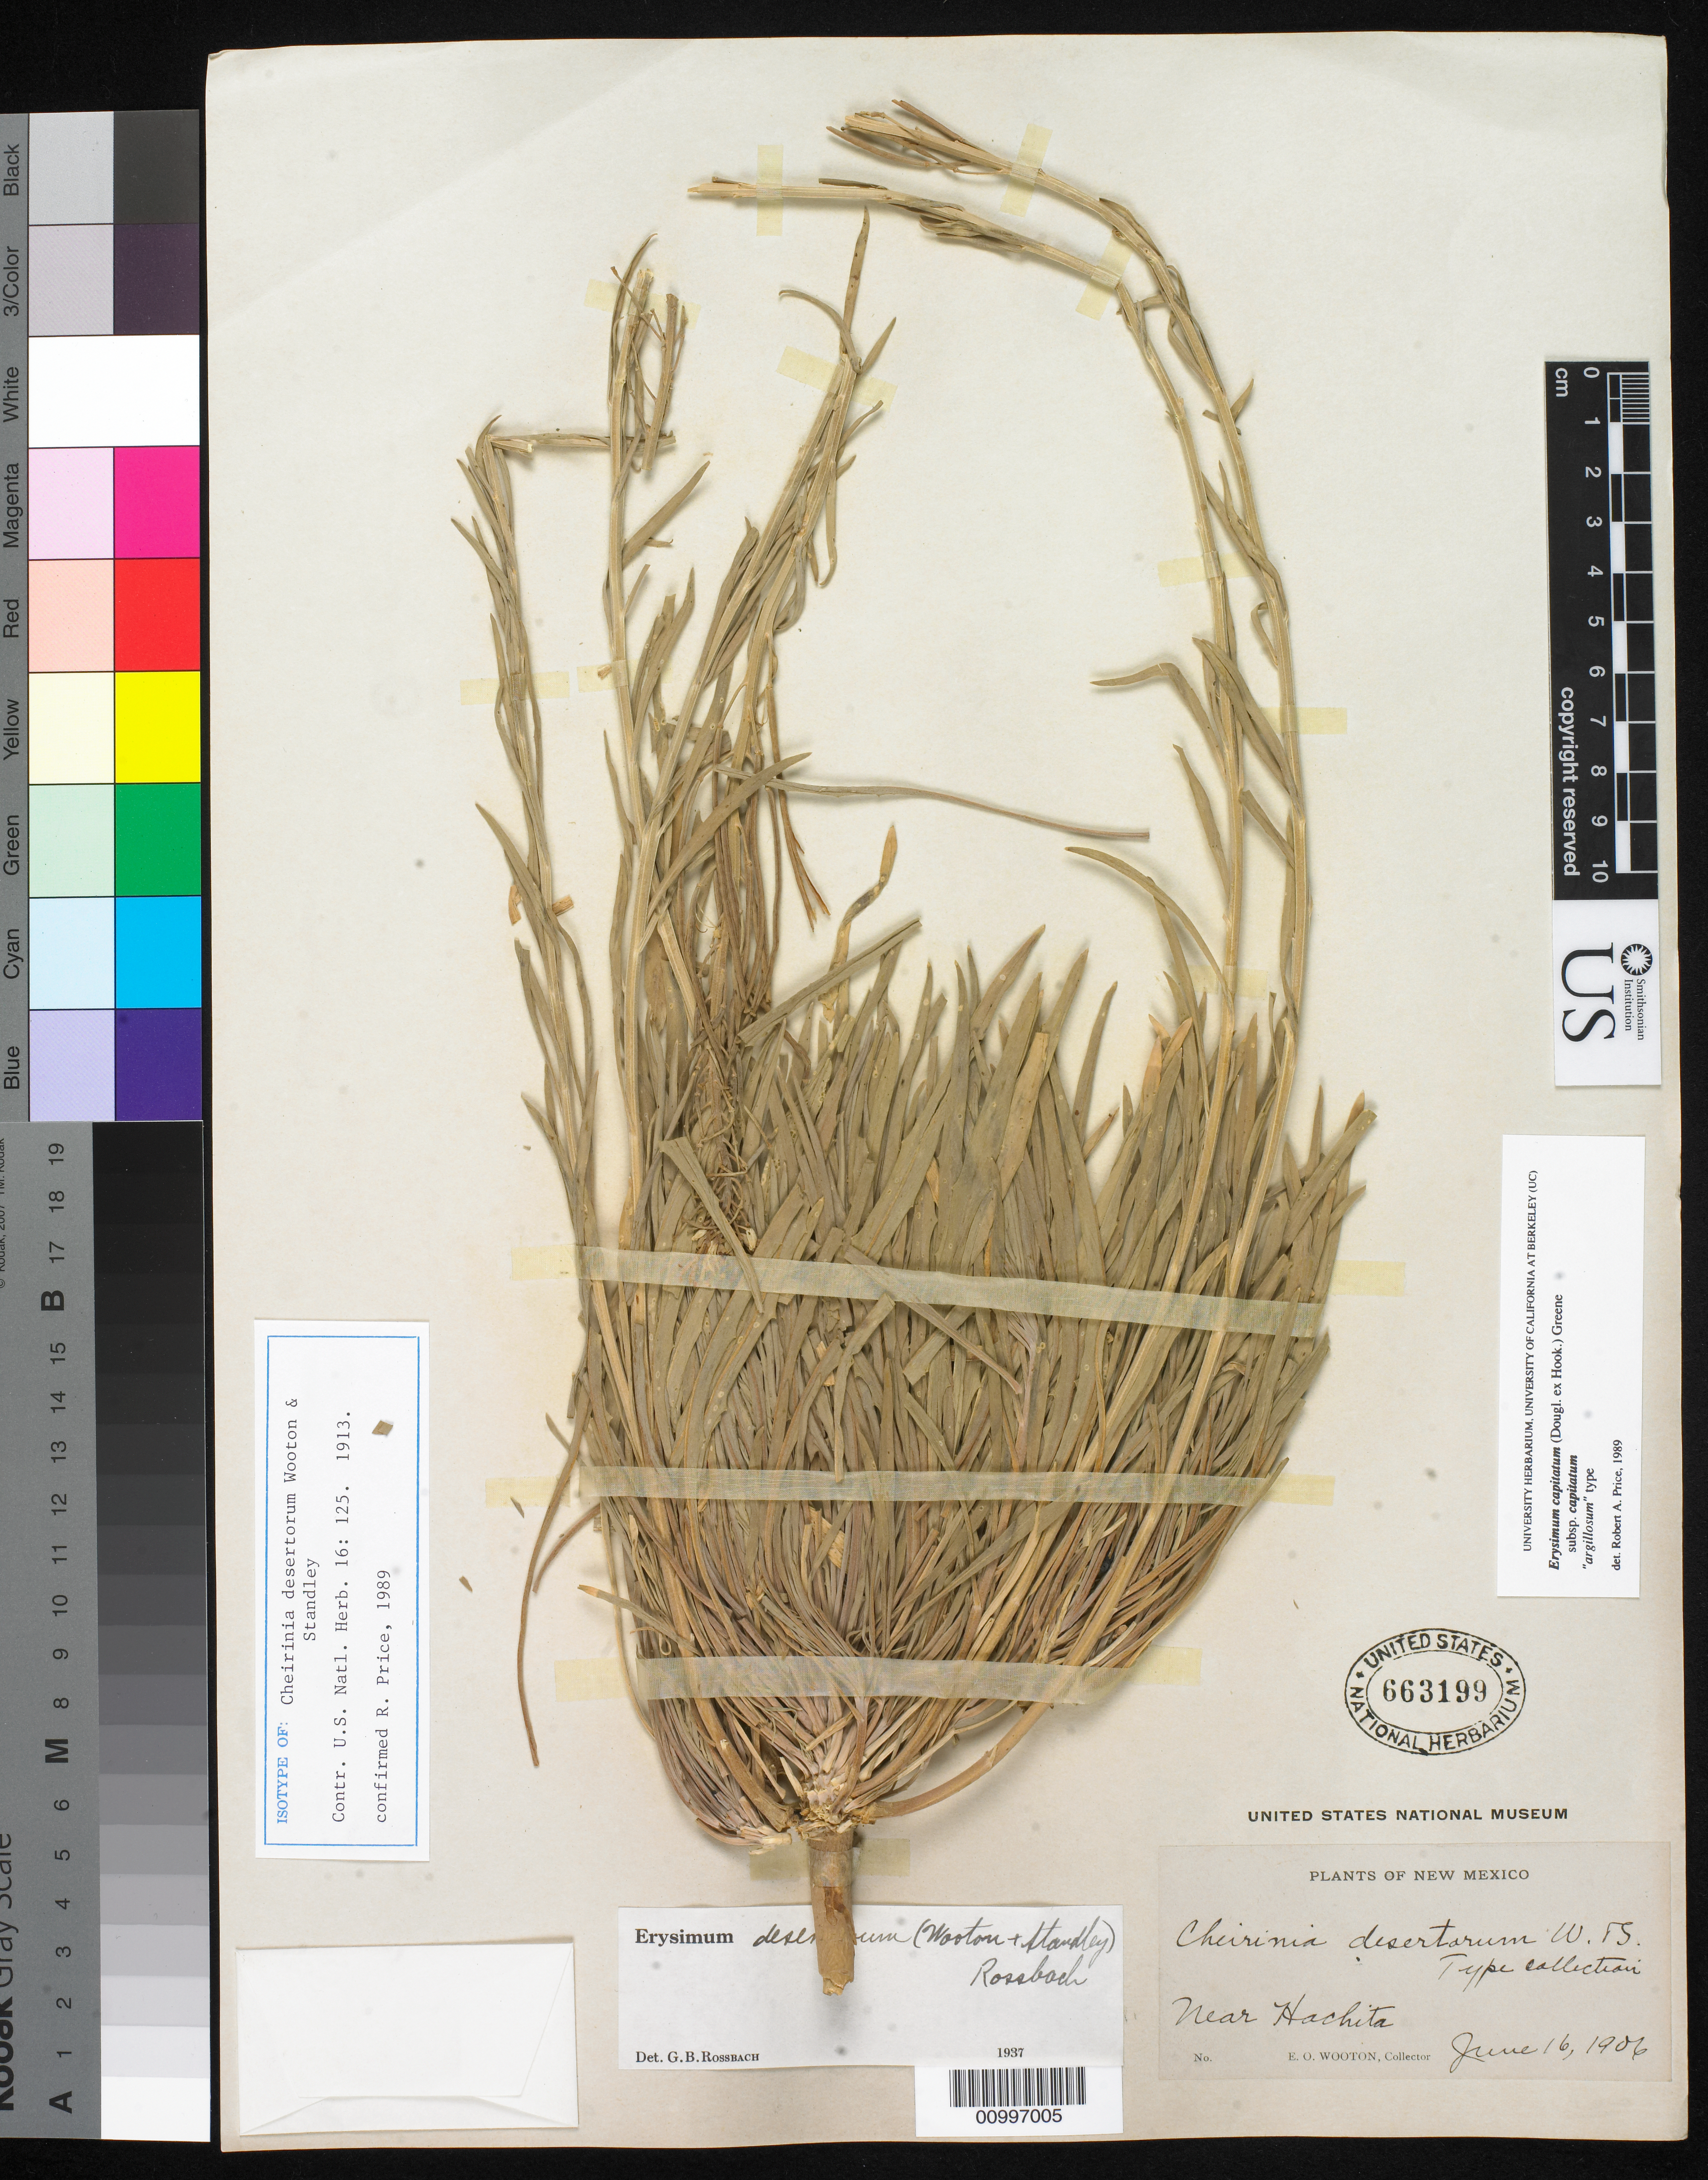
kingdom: Plantae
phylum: Tracheophyta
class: Magnoliopsida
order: Brassicales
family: Brassicaceae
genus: Cheirinia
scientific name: Cheirinia desertorum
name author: Wooton & Standl.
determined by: Rossbach, G. B.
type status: Isotype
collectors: E. O. Wooton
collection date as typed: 16 Jun 1906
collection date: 1906-06-16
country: United States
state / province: New Mexico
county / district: Grant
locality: Near Hachita.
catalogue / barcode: US 663199